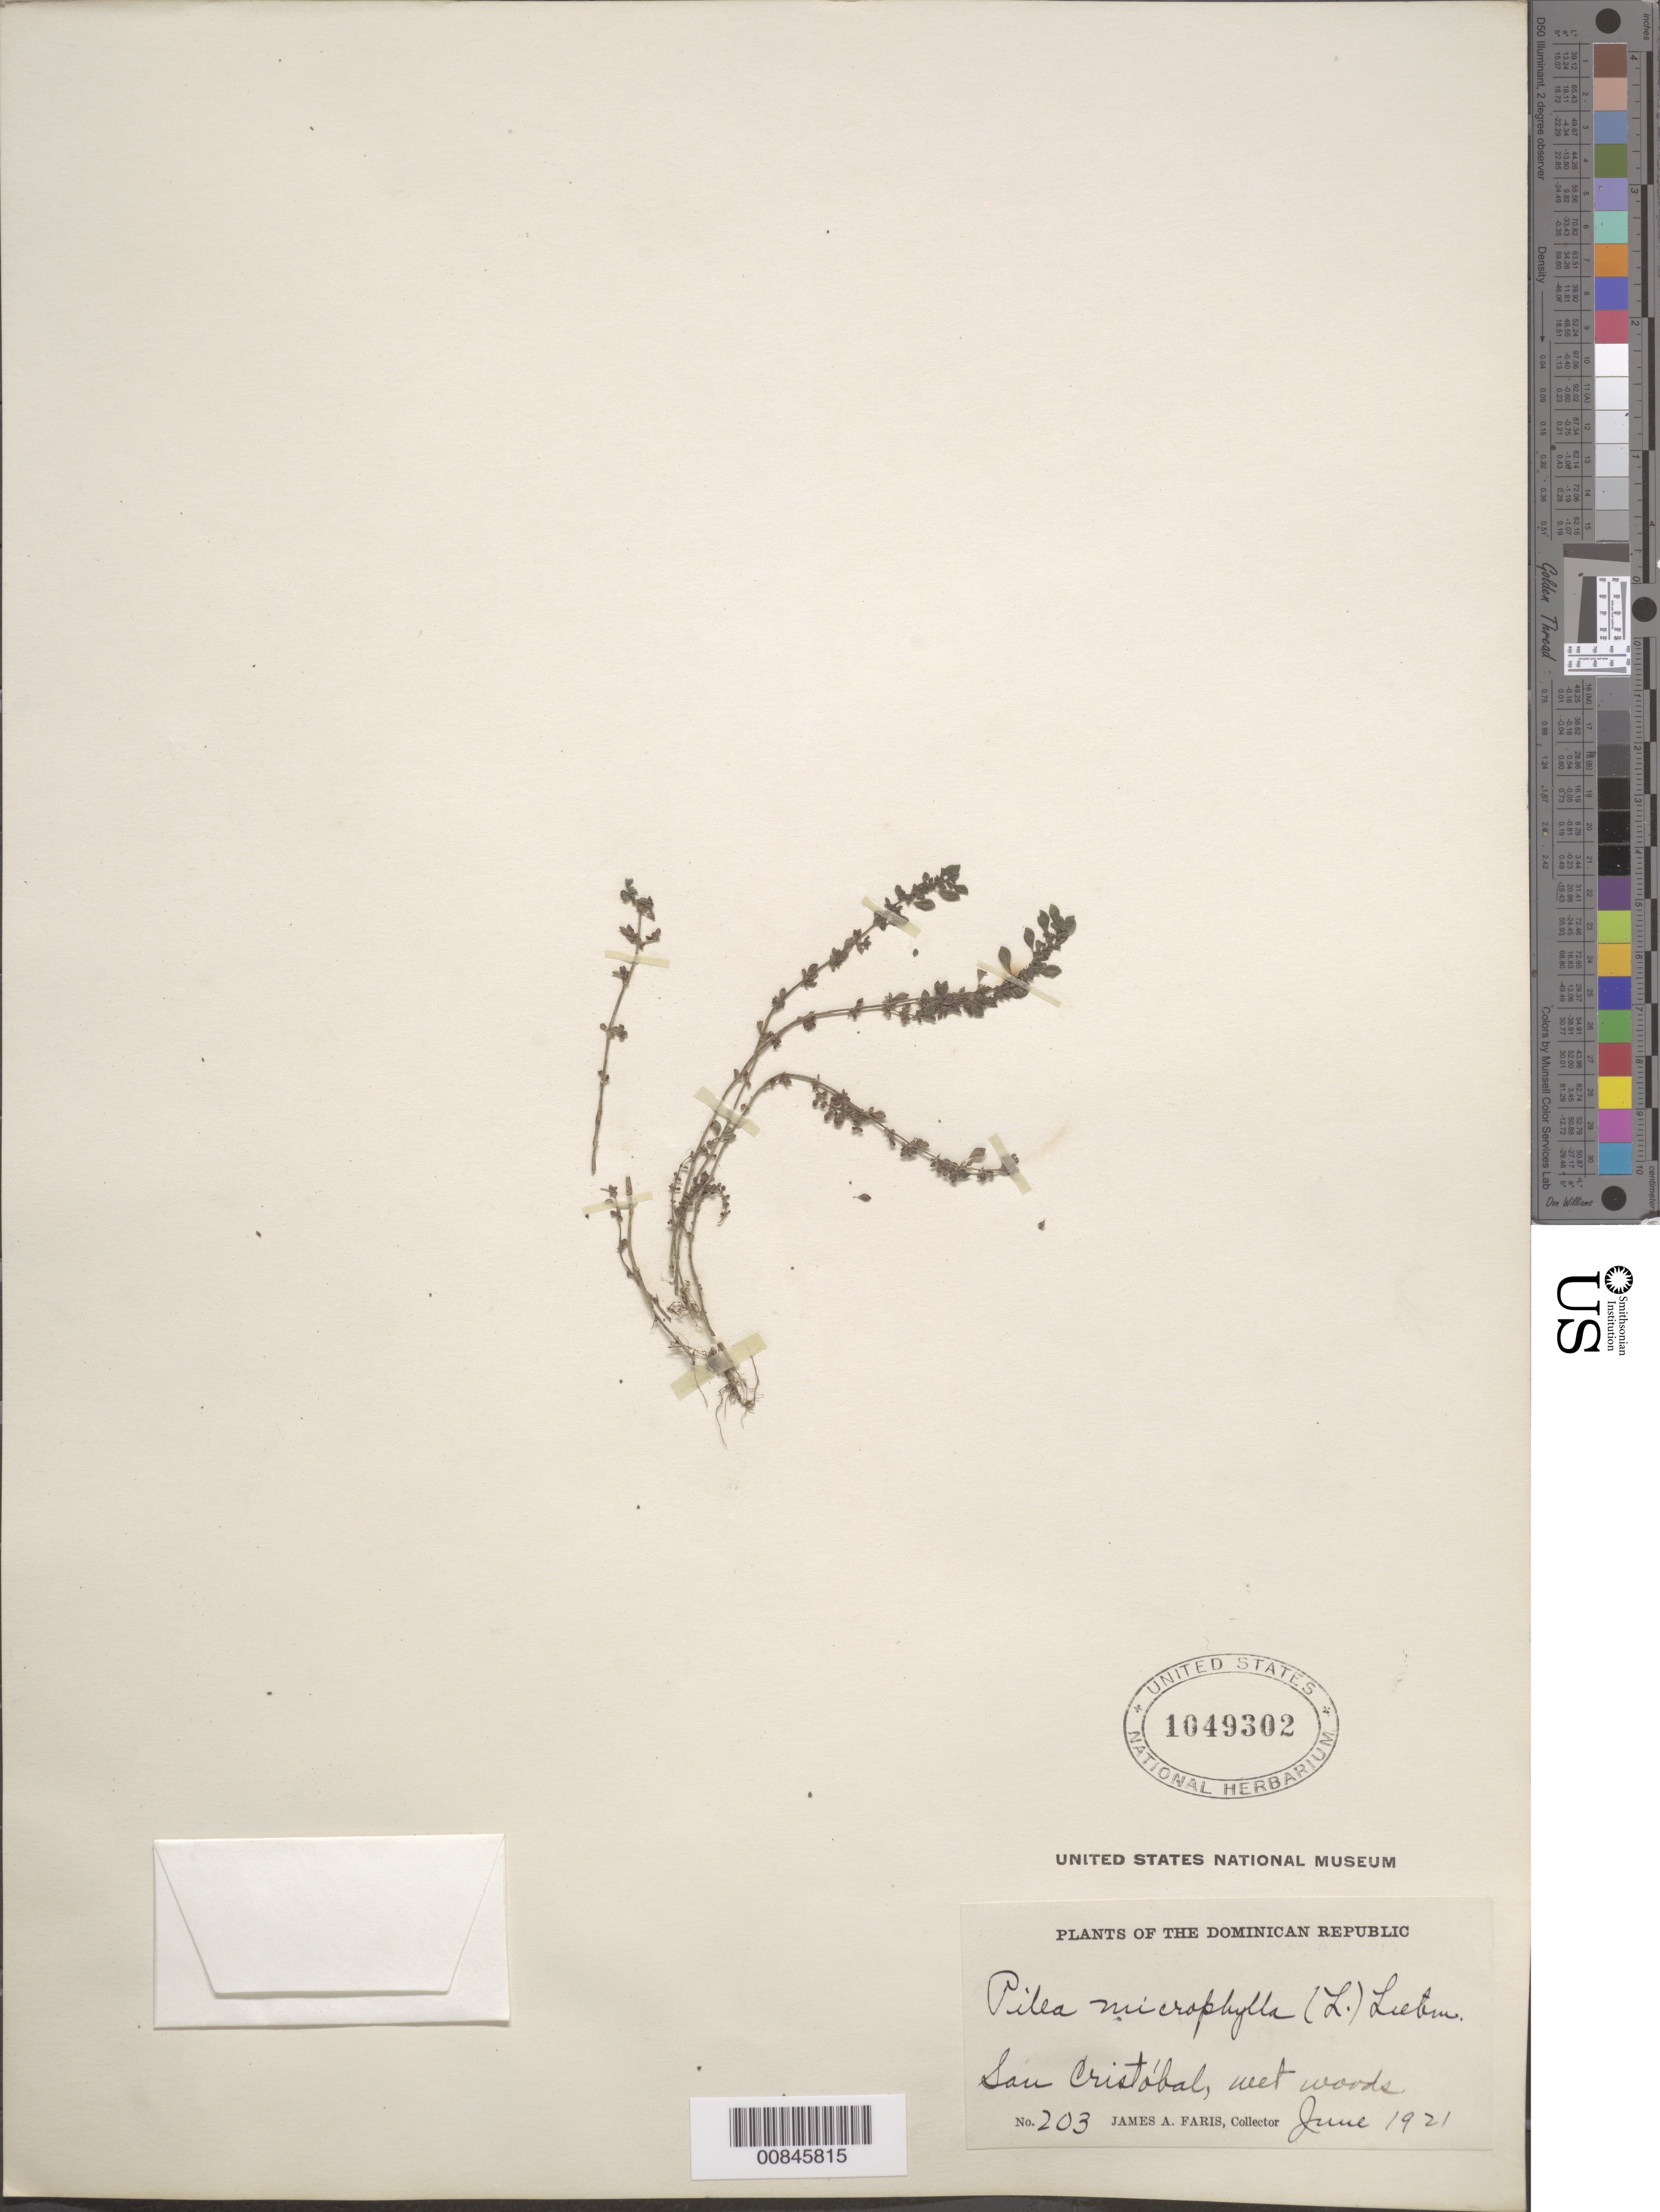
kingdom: Plantae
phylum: Tracheophyta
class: Magnoliopsida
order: Rosales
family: Urticaceae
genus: Pilea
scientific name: Pilea microphylla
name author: (L.) Liebm.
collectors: J. Faris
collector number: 203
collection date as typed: Jun 1921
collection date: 1921-06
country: Dominican Republic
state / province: San Cristóbal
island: Hispaniola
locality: San Cristóbal.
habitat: Wet woods.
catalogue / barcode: US 1049302